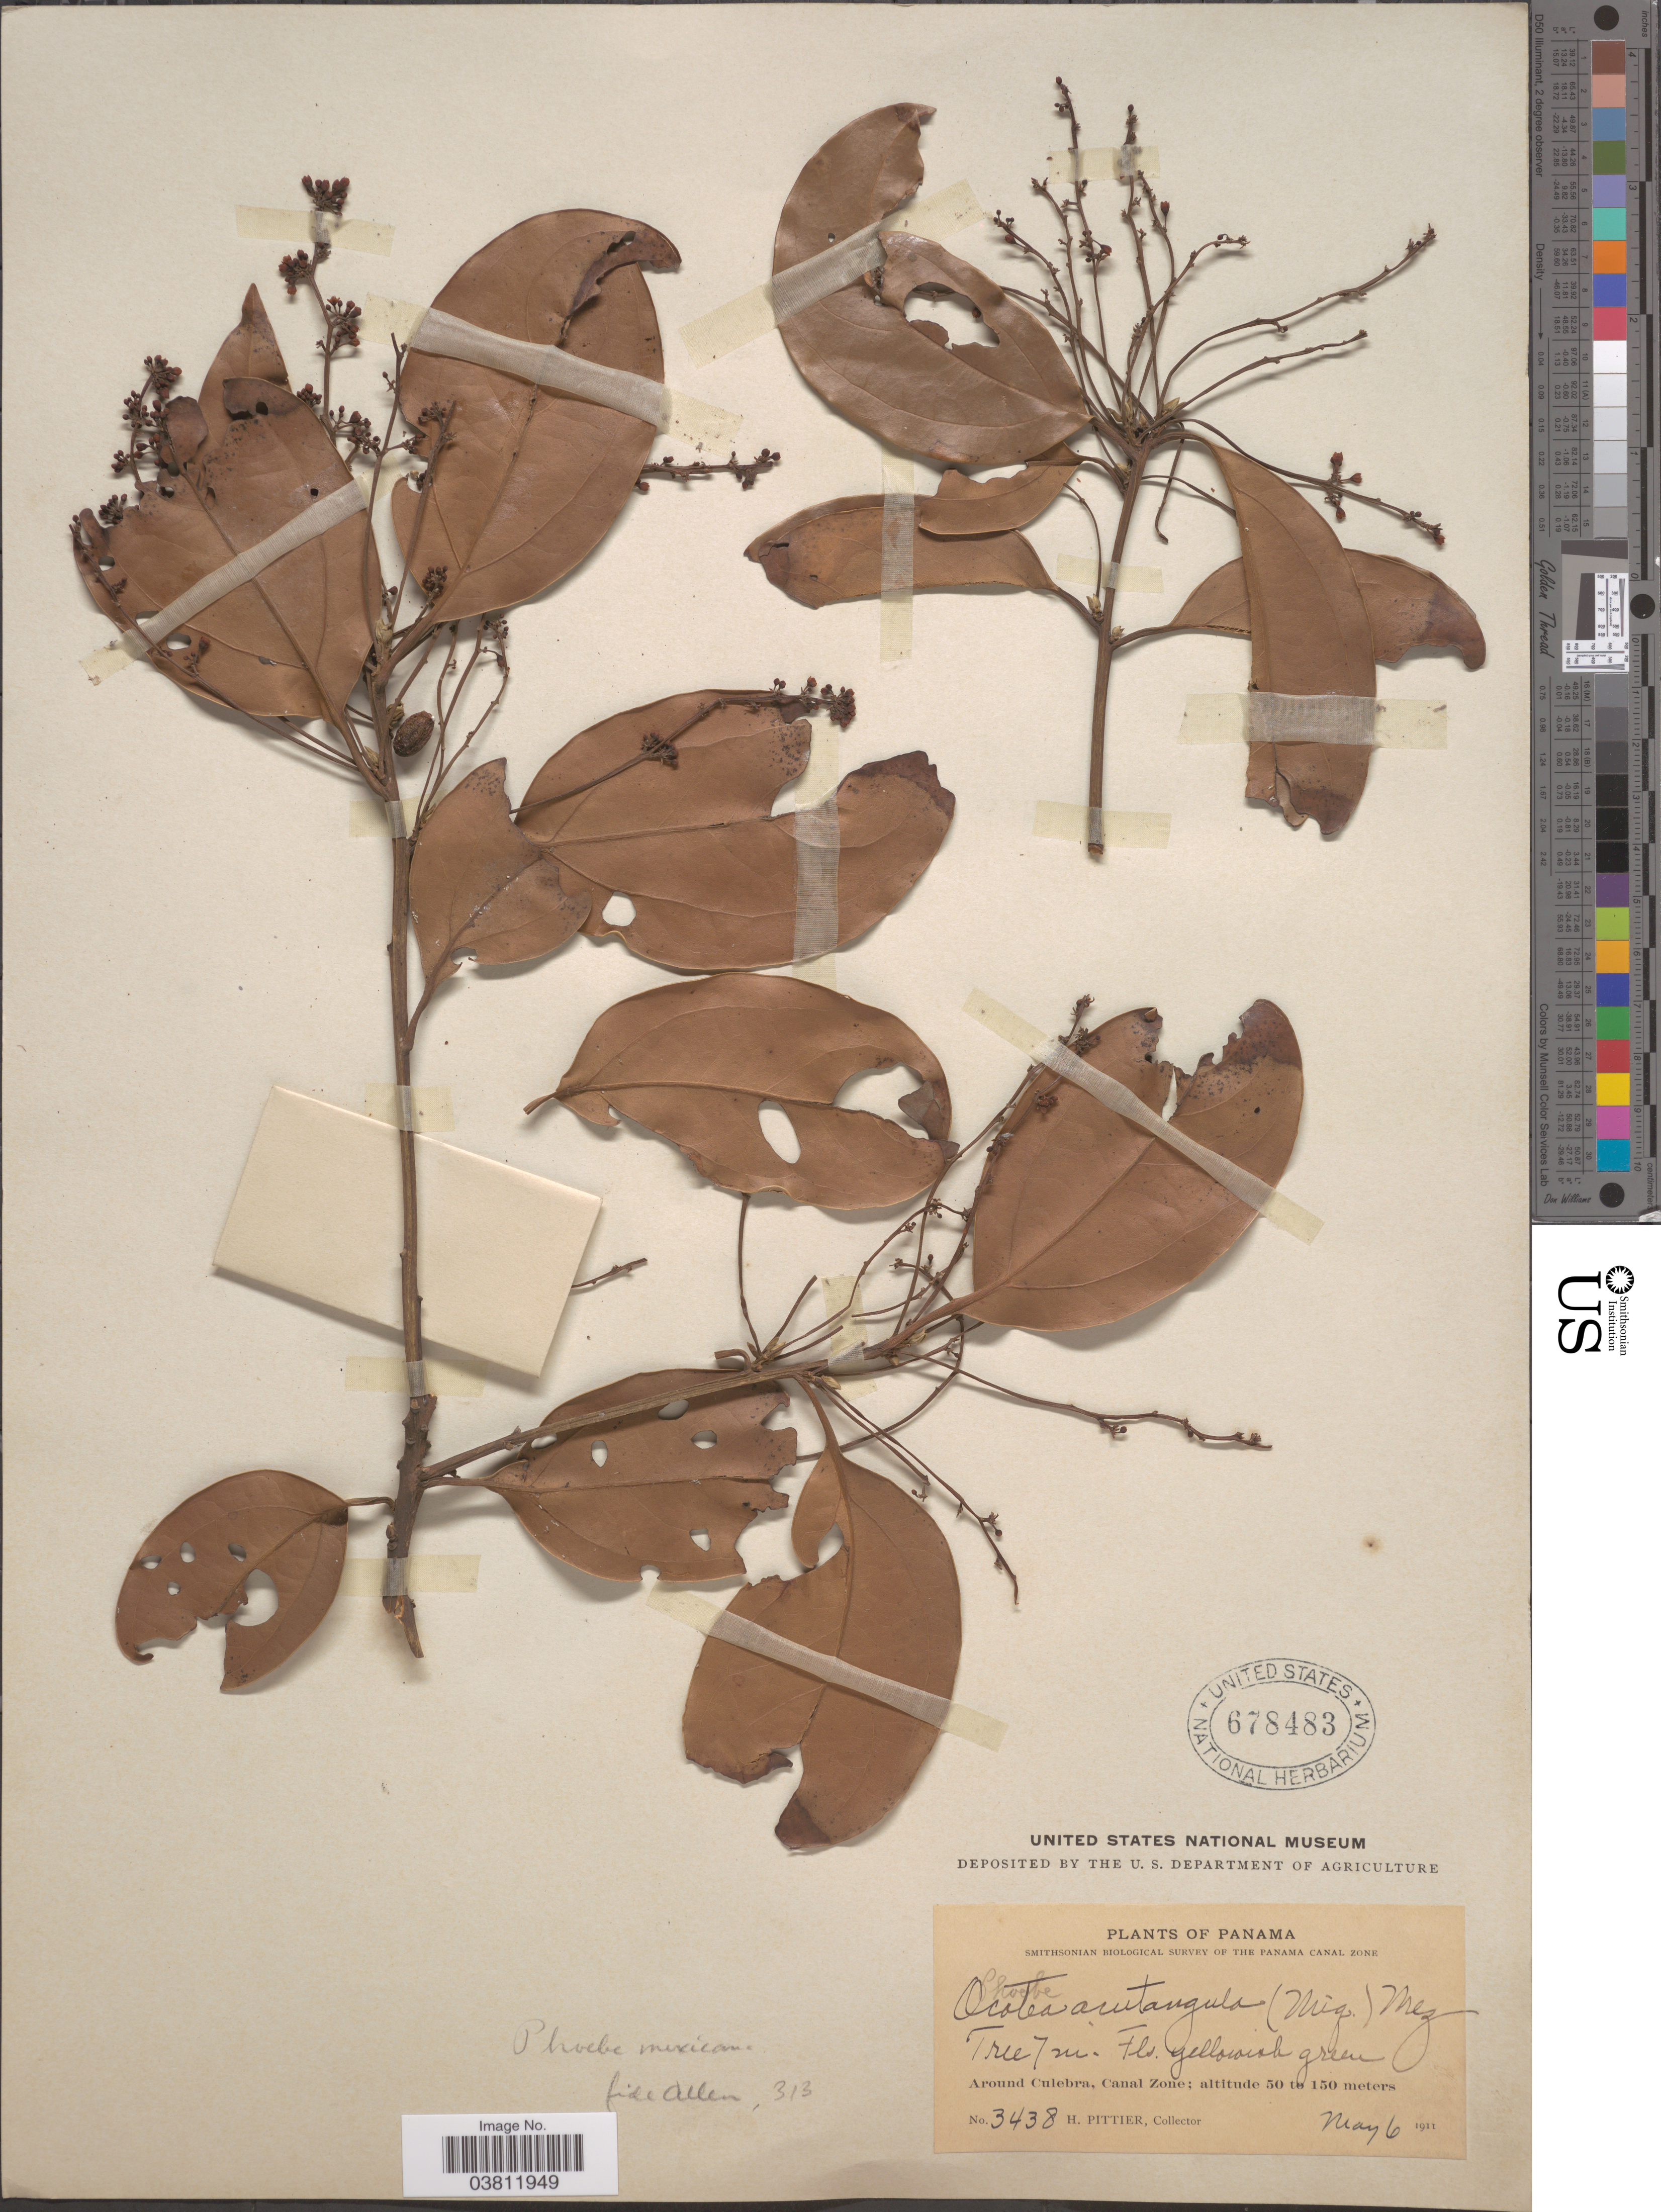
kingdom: Plantae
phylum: Tracheophyta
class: Magnoliopsida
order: Laurales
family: Lauraceae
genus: Phoebe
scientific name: Phoebe mexicana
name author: Meisn.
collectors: H. F. Pittier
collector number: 3438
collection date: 1911-05-06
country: Panama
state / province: Colón / Panamá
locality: Around Culebra, Canal Zone.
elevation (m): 50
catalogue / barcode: US 678483